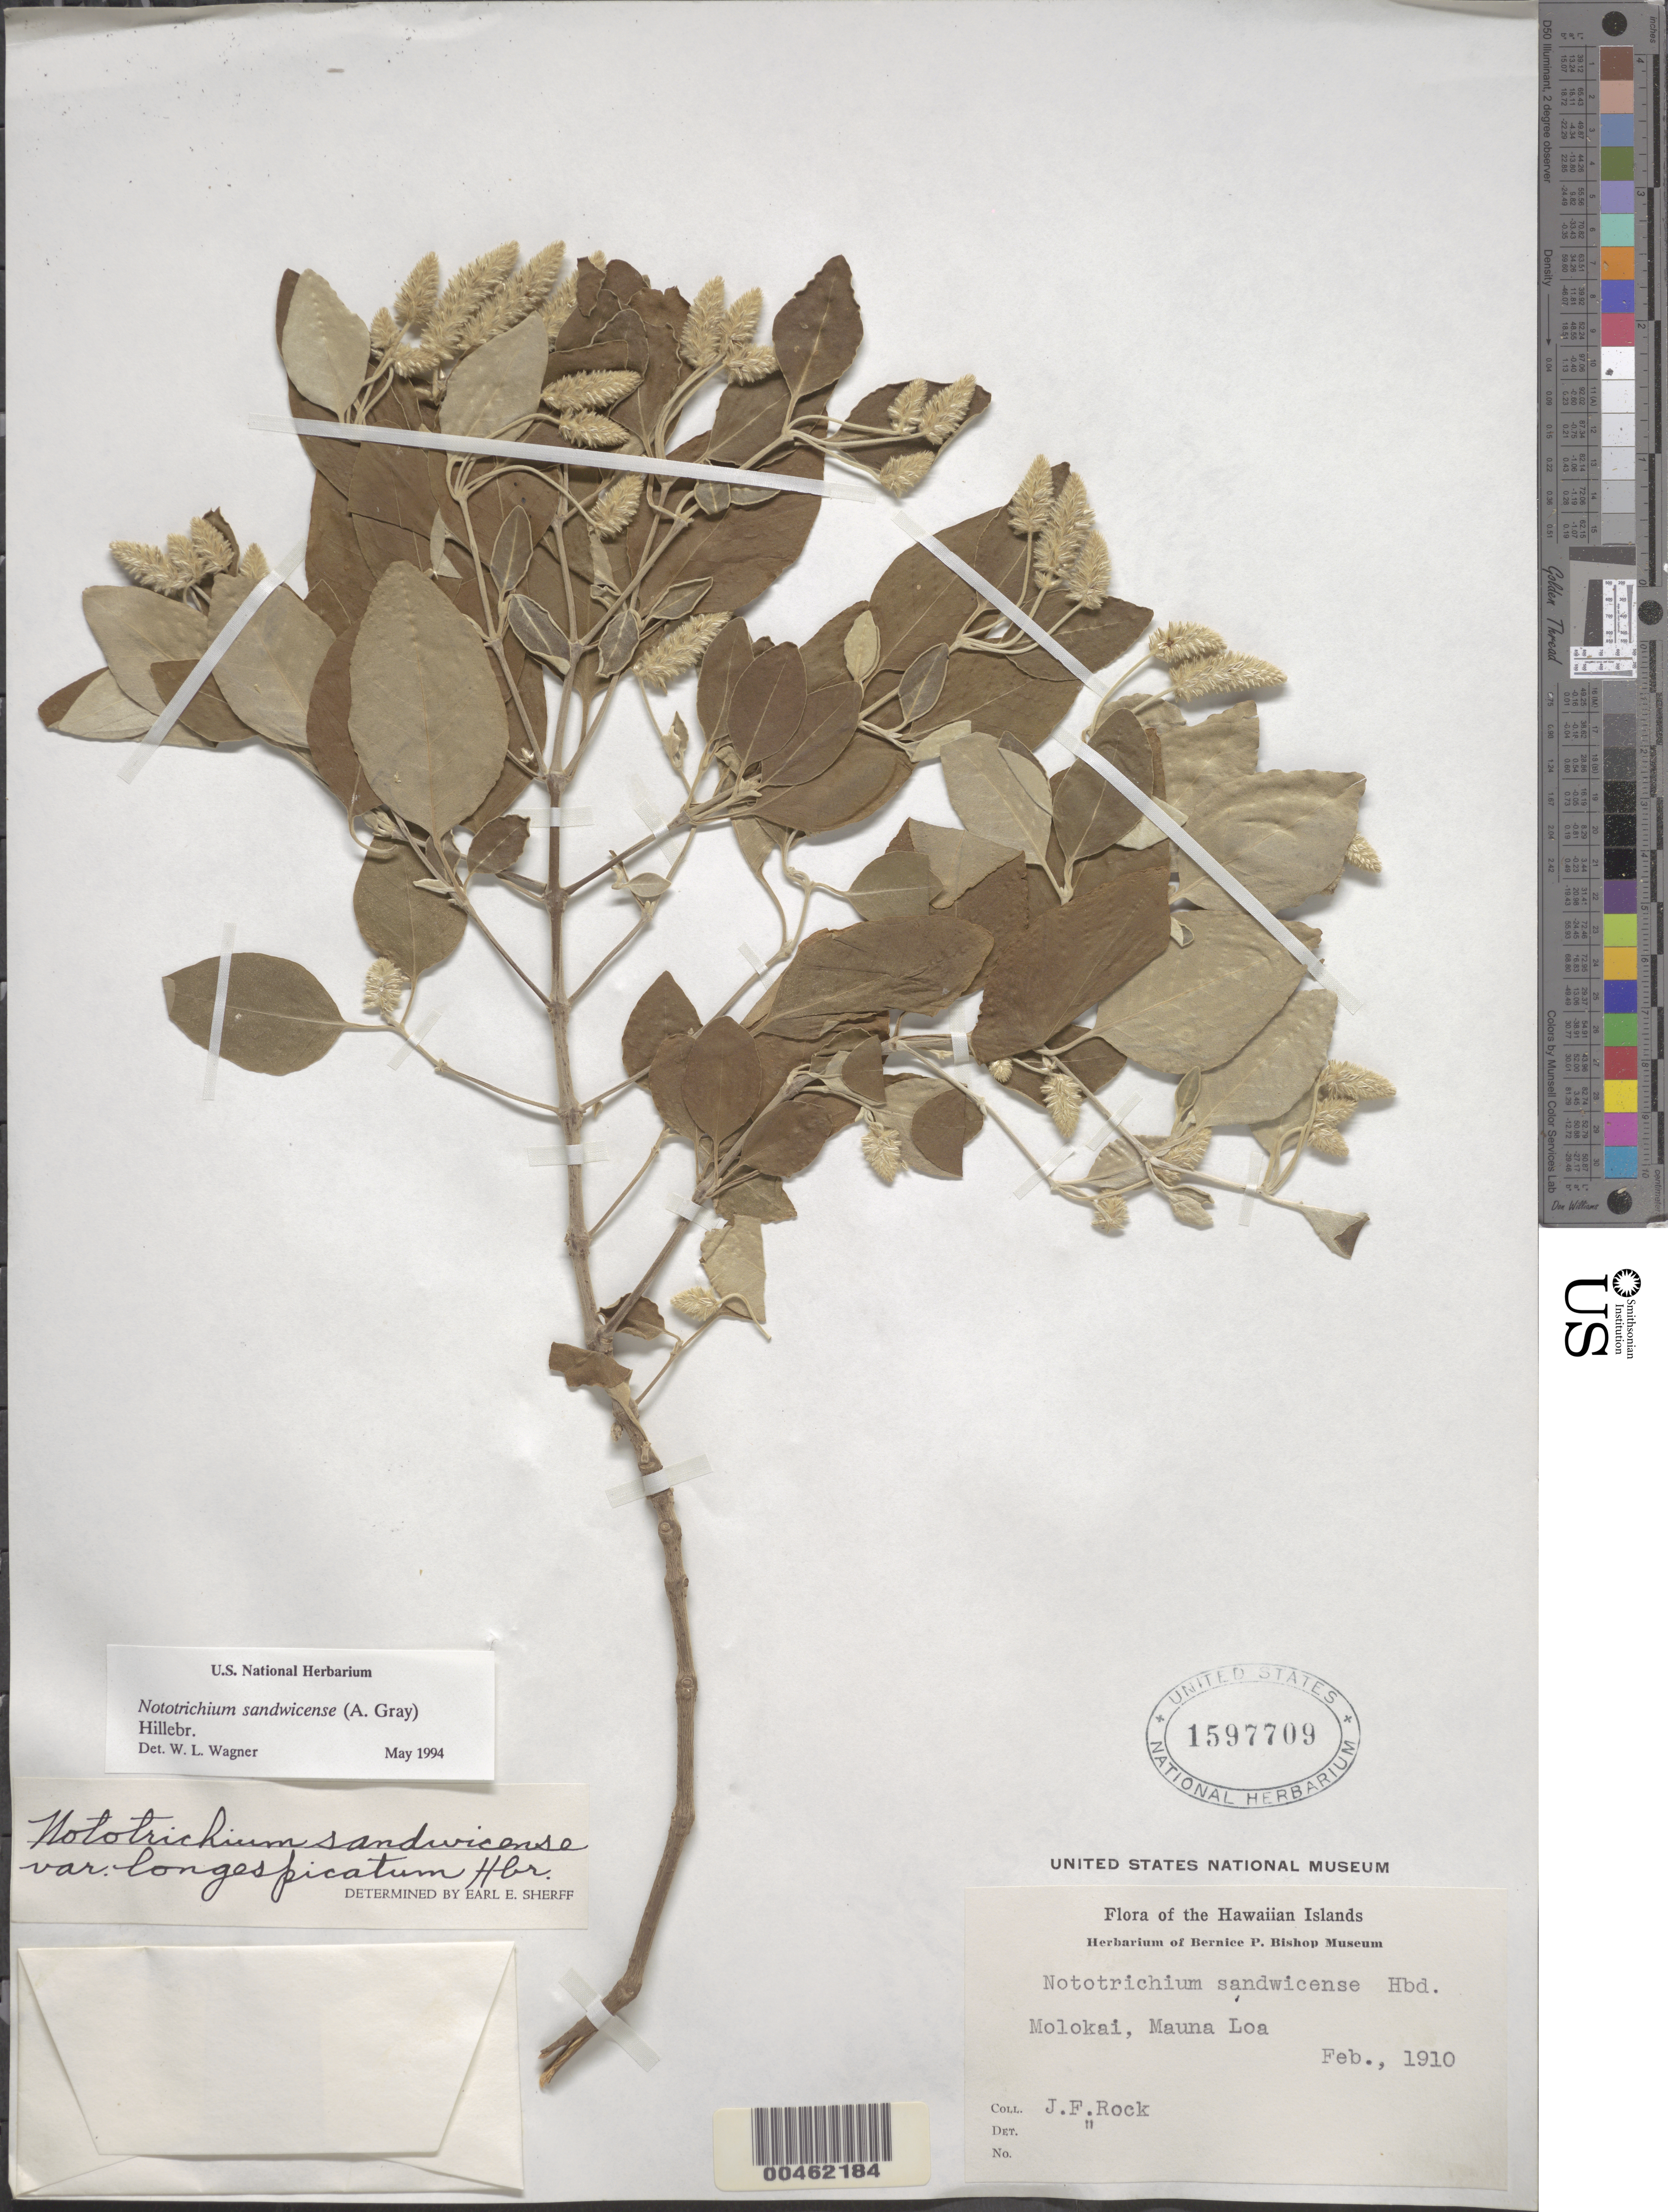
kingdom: Plantae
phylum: Tracheophyta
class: Magnoliopsida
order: Caryophyllales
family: Amaranthaceae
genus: Achyranthes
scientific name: Achyranthes sandwicensis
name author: (A. Gray) Di Vincenzo et al.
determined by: Wagner, W. L., (BOT), Smithsonian Institution - National Museum of Natural History (UNITED STATES)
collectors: J. F. Rock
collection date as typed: Feb 1910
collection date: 1910-02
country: United States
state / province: Hawaii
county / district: Hawaii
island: Hawaii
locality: Mauna Loa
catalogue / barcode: US 1597709